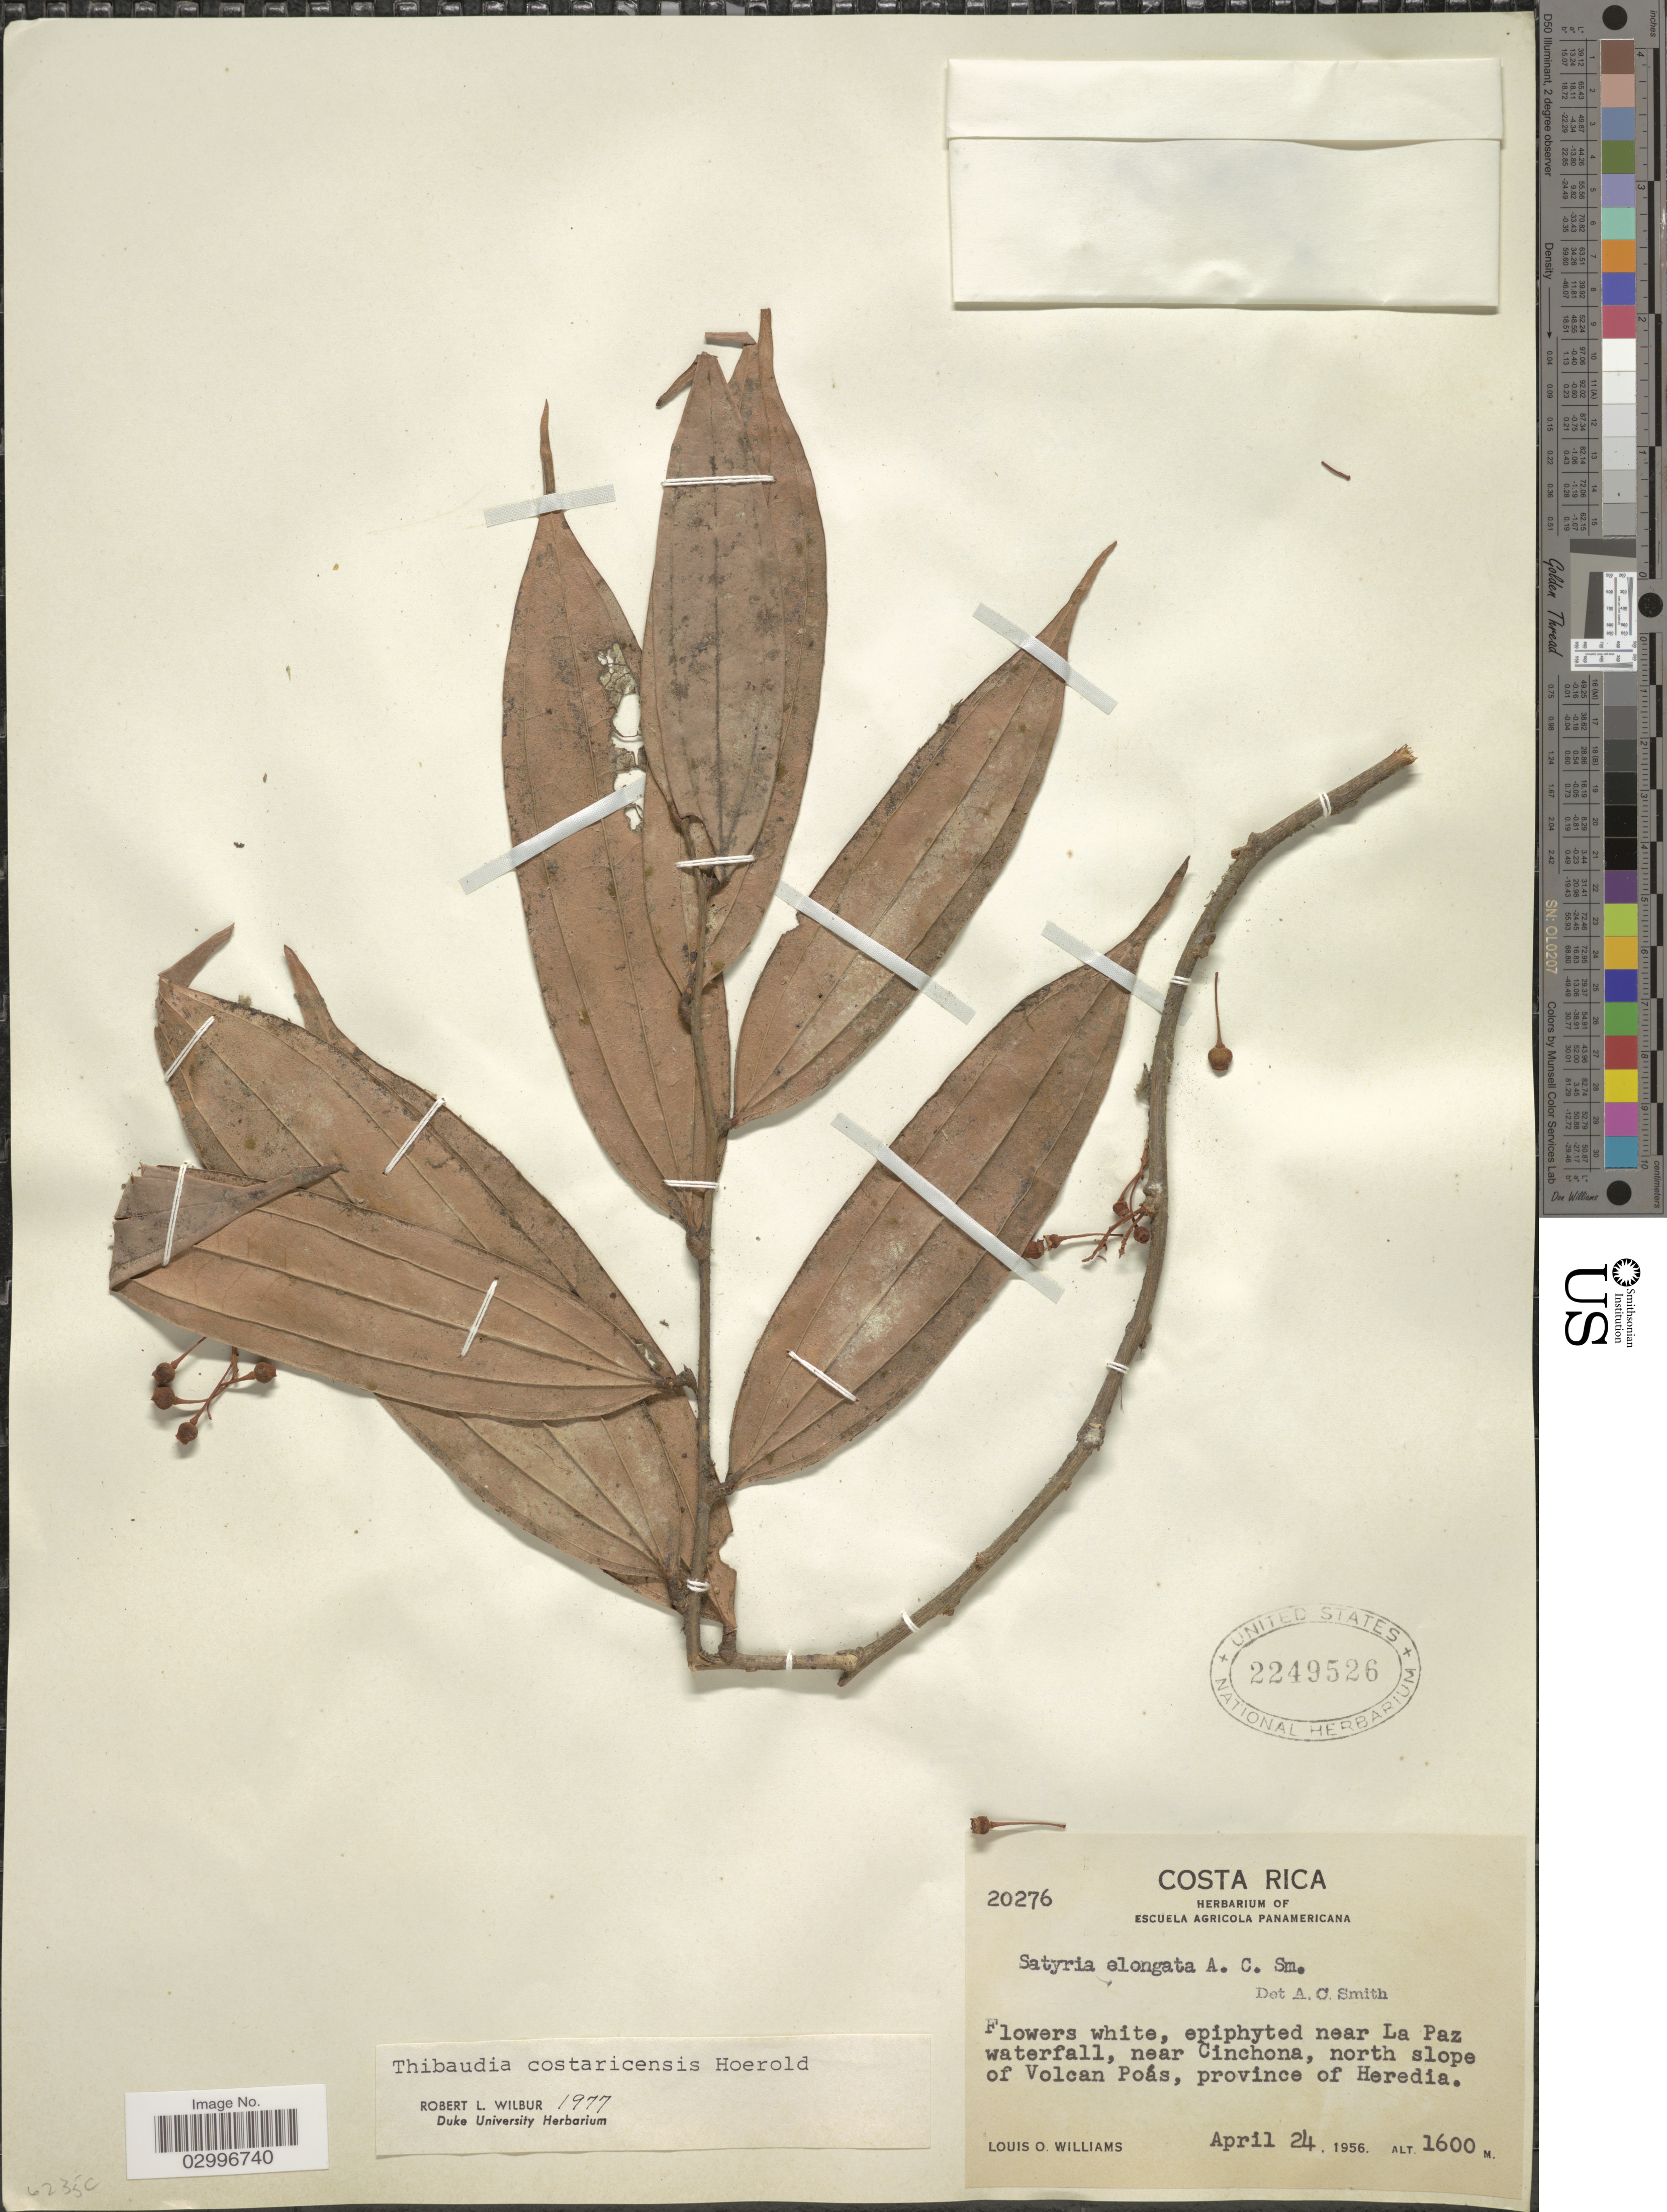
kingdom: Plantae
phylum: Tracheophyta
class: Magnoliopsida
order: Ericales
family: Ericaceae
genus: Thibaudia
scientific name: Thibaudia costaricensis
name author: Hoerold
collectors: L. O. Williams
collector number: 20276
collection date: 1956-04-24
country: Costa Rica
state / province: Heredia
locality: Epiphyted near La Paz waterfall, near Cinchona, north slope of Volcan Poás.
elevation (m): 1600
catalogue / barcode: US 2249526